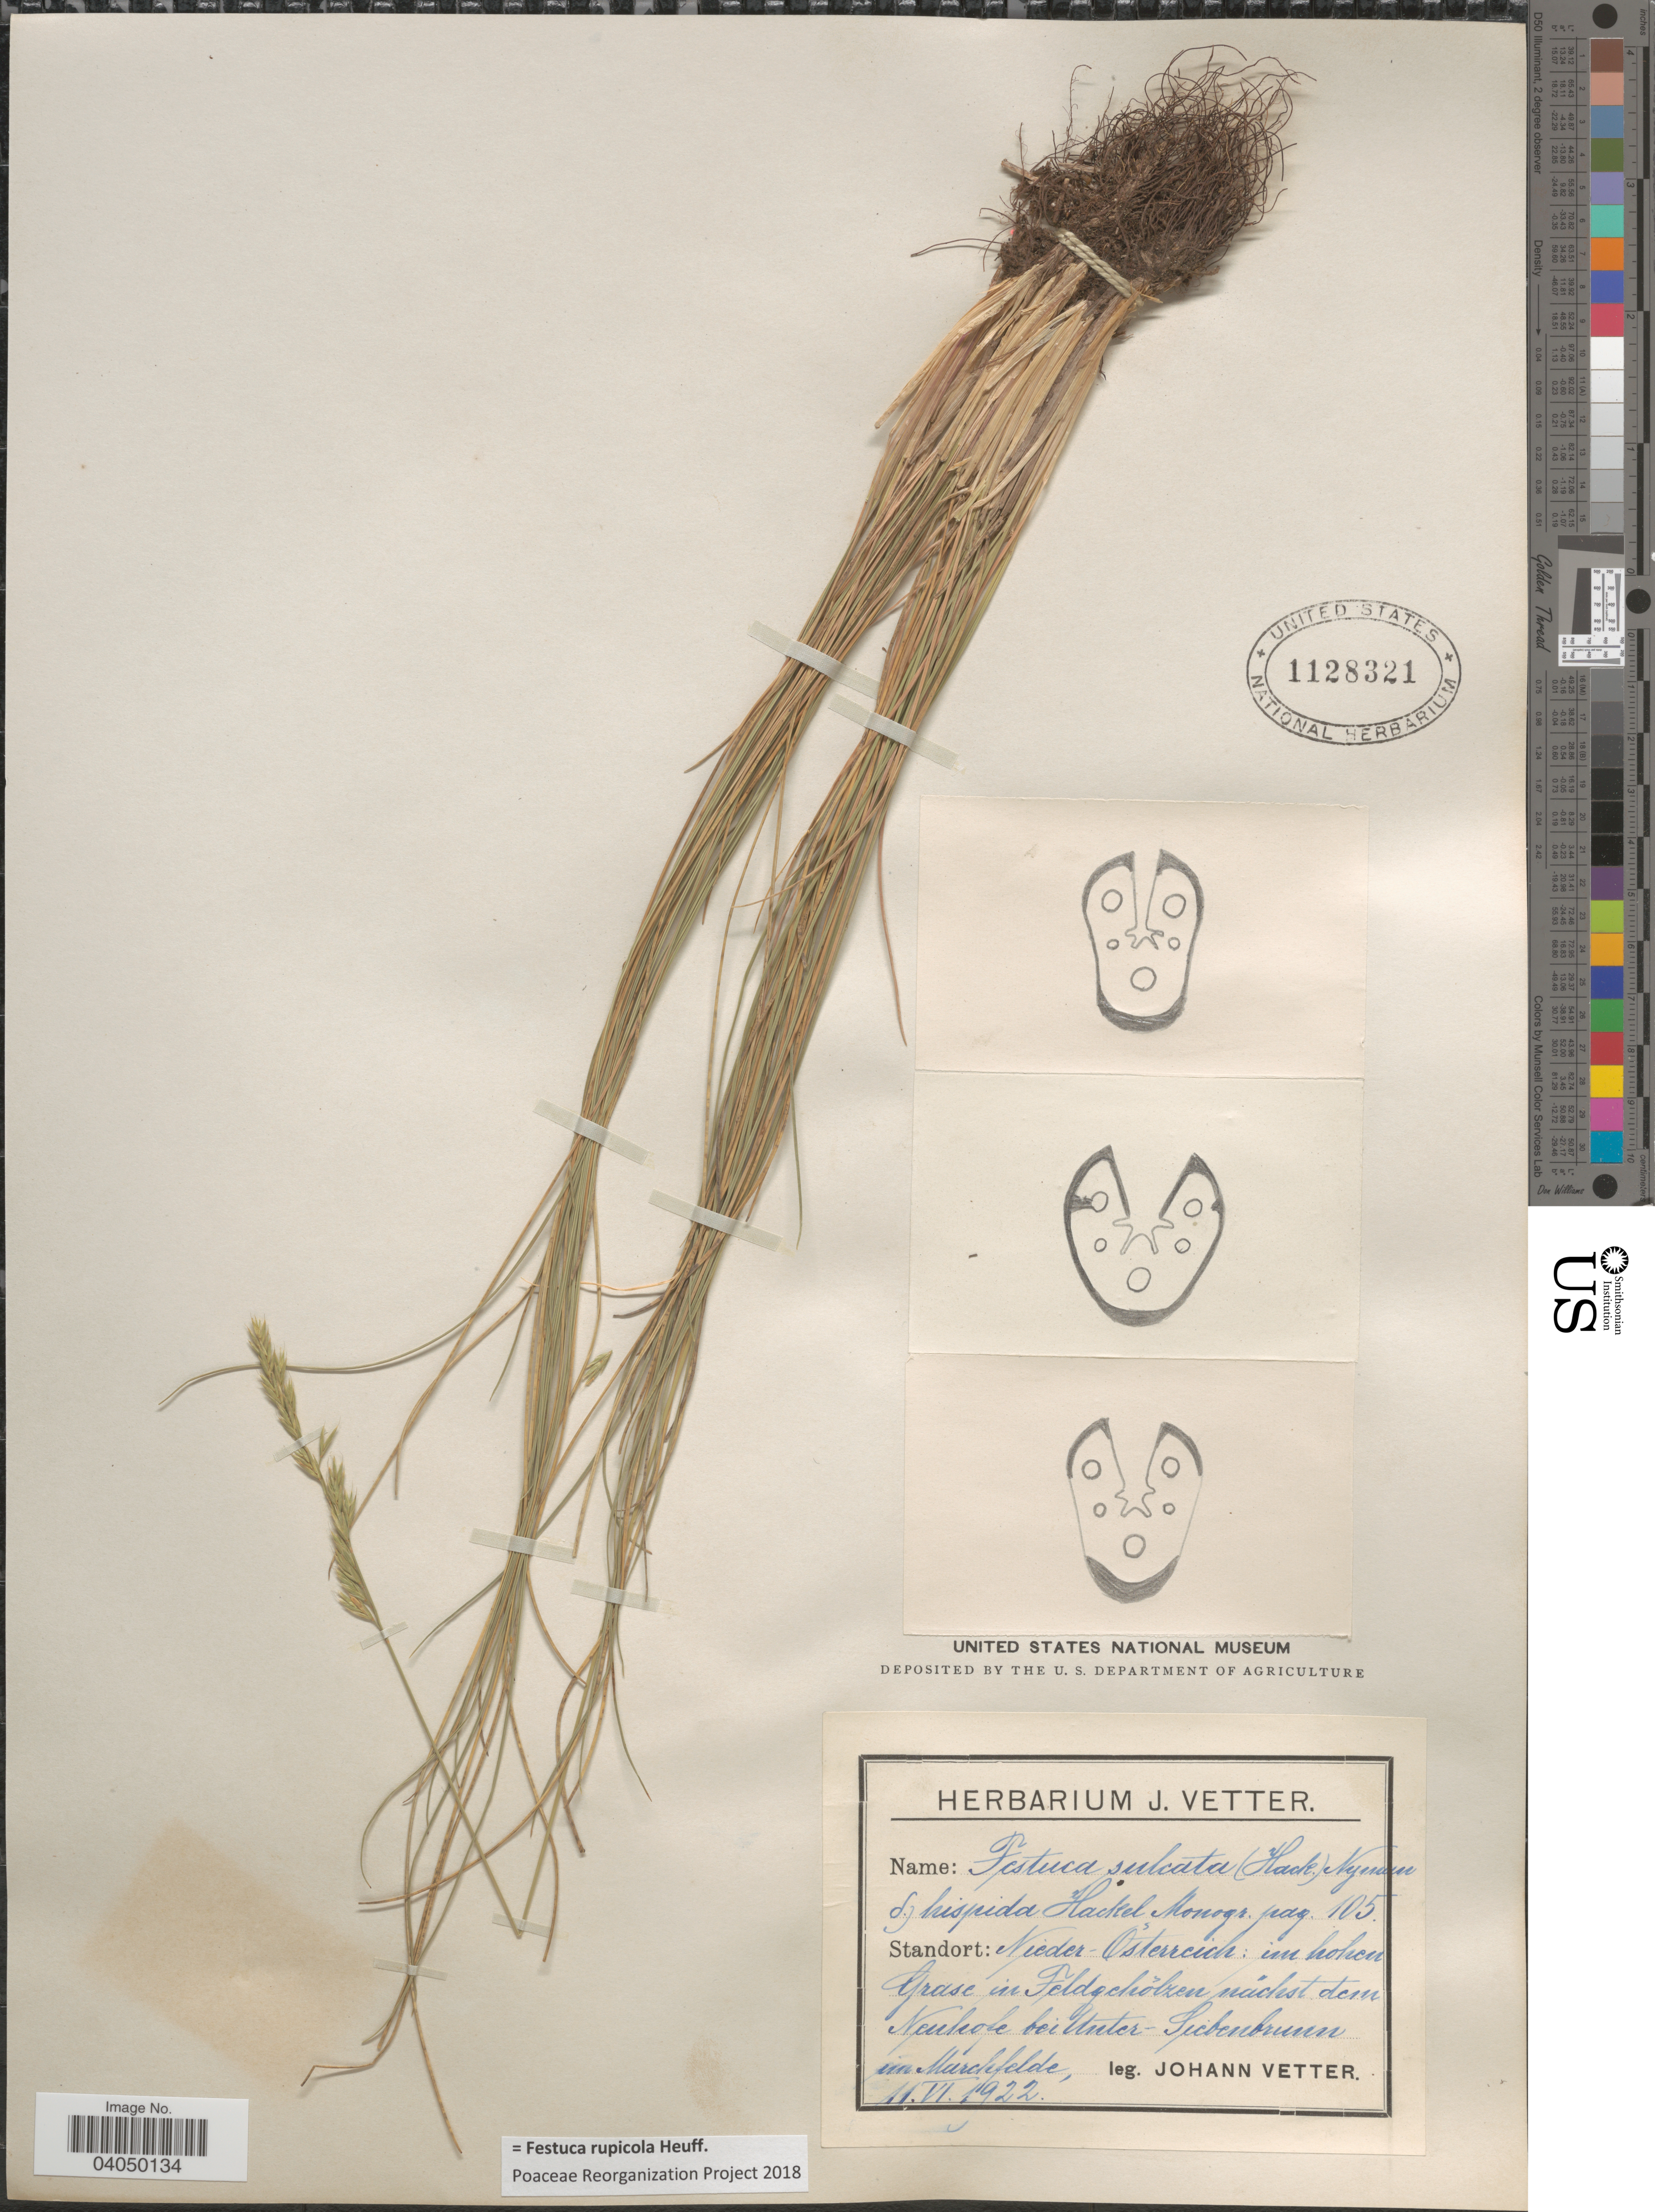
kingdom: Plantae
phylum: Tracheophyta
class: Liliopsida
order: Poales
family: Poaceae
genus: Festuca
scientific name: Festuca rupicola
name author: Heuff.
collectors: J. Vetter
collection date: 1922-06-11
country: Austria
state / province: Niederosterreich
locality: Im hohen Grase in Feldgehölzen nächst dem Neuhofe bei Unter Siebenbrunn im Marchfelde.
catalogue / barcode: US 1128321